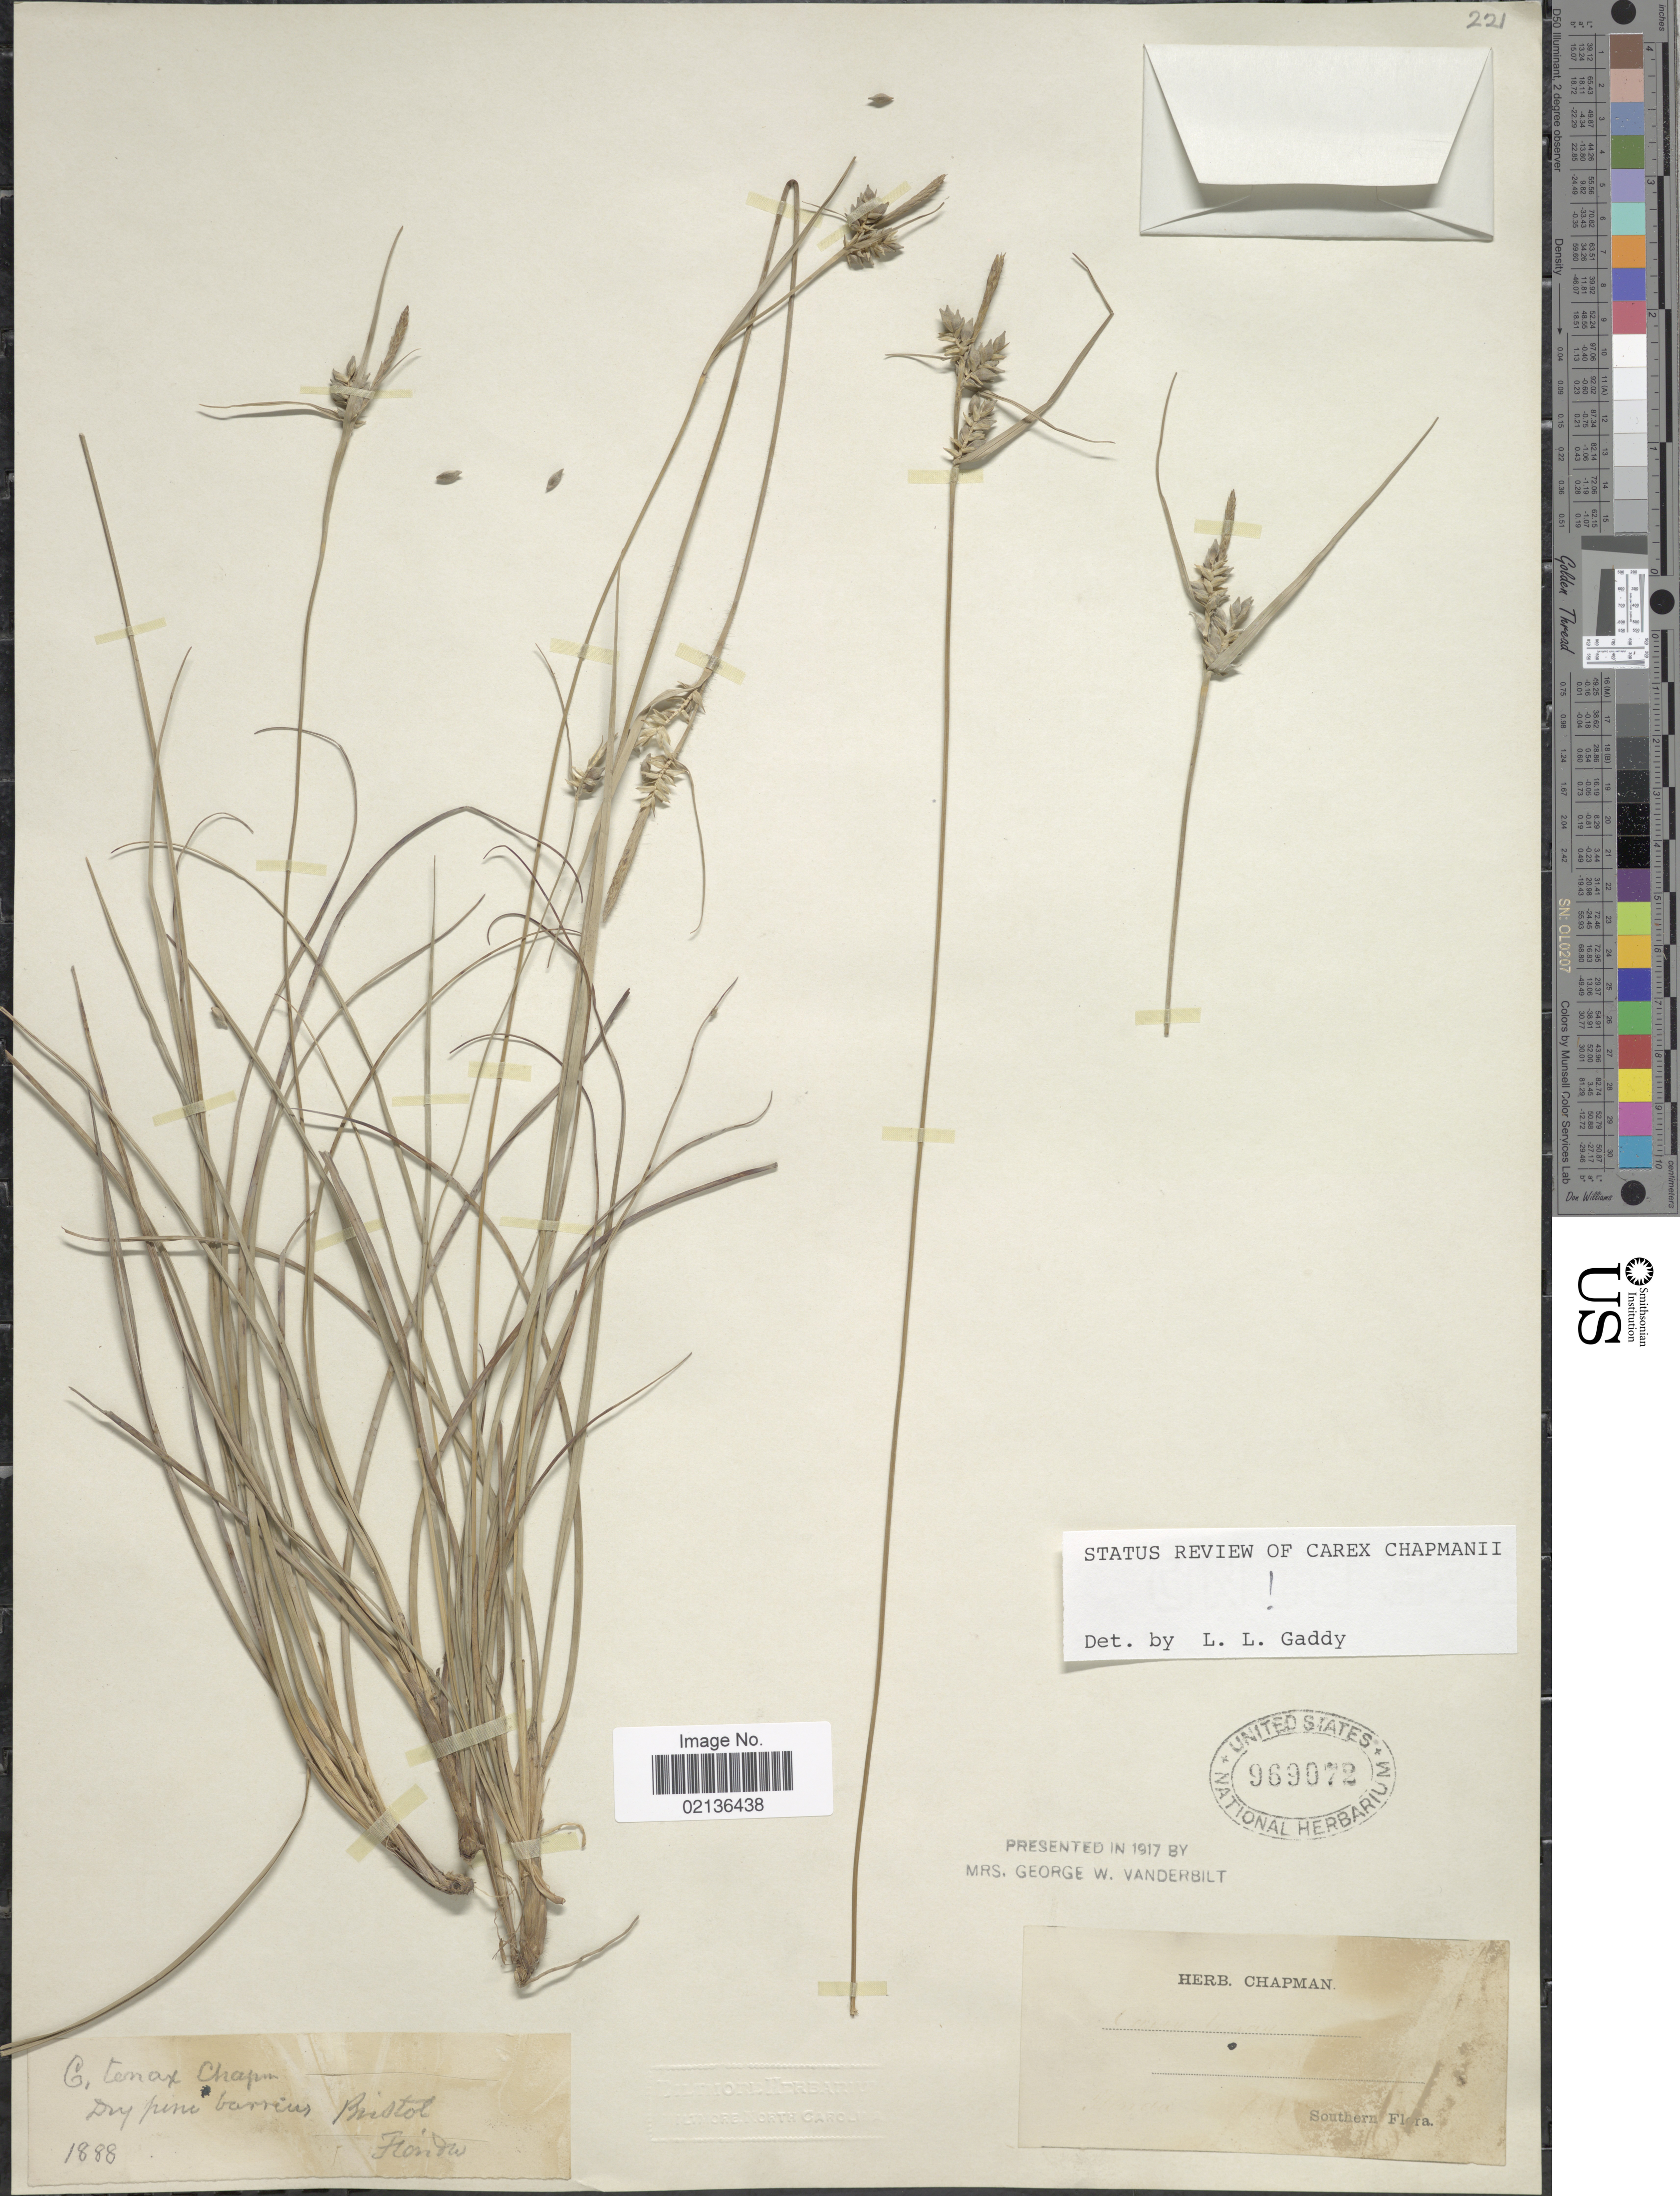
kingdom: Plantae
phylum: Tracheophyta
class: Liliopsida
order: Poales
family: Cyperaceae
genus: Carex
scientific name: Carex tenax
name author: Chapm. ex Dewey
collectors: ex herb. Chapman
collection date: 1888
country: United States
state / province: Florida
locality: Dry pine barrens, Bristol, South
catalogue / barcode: US 969072